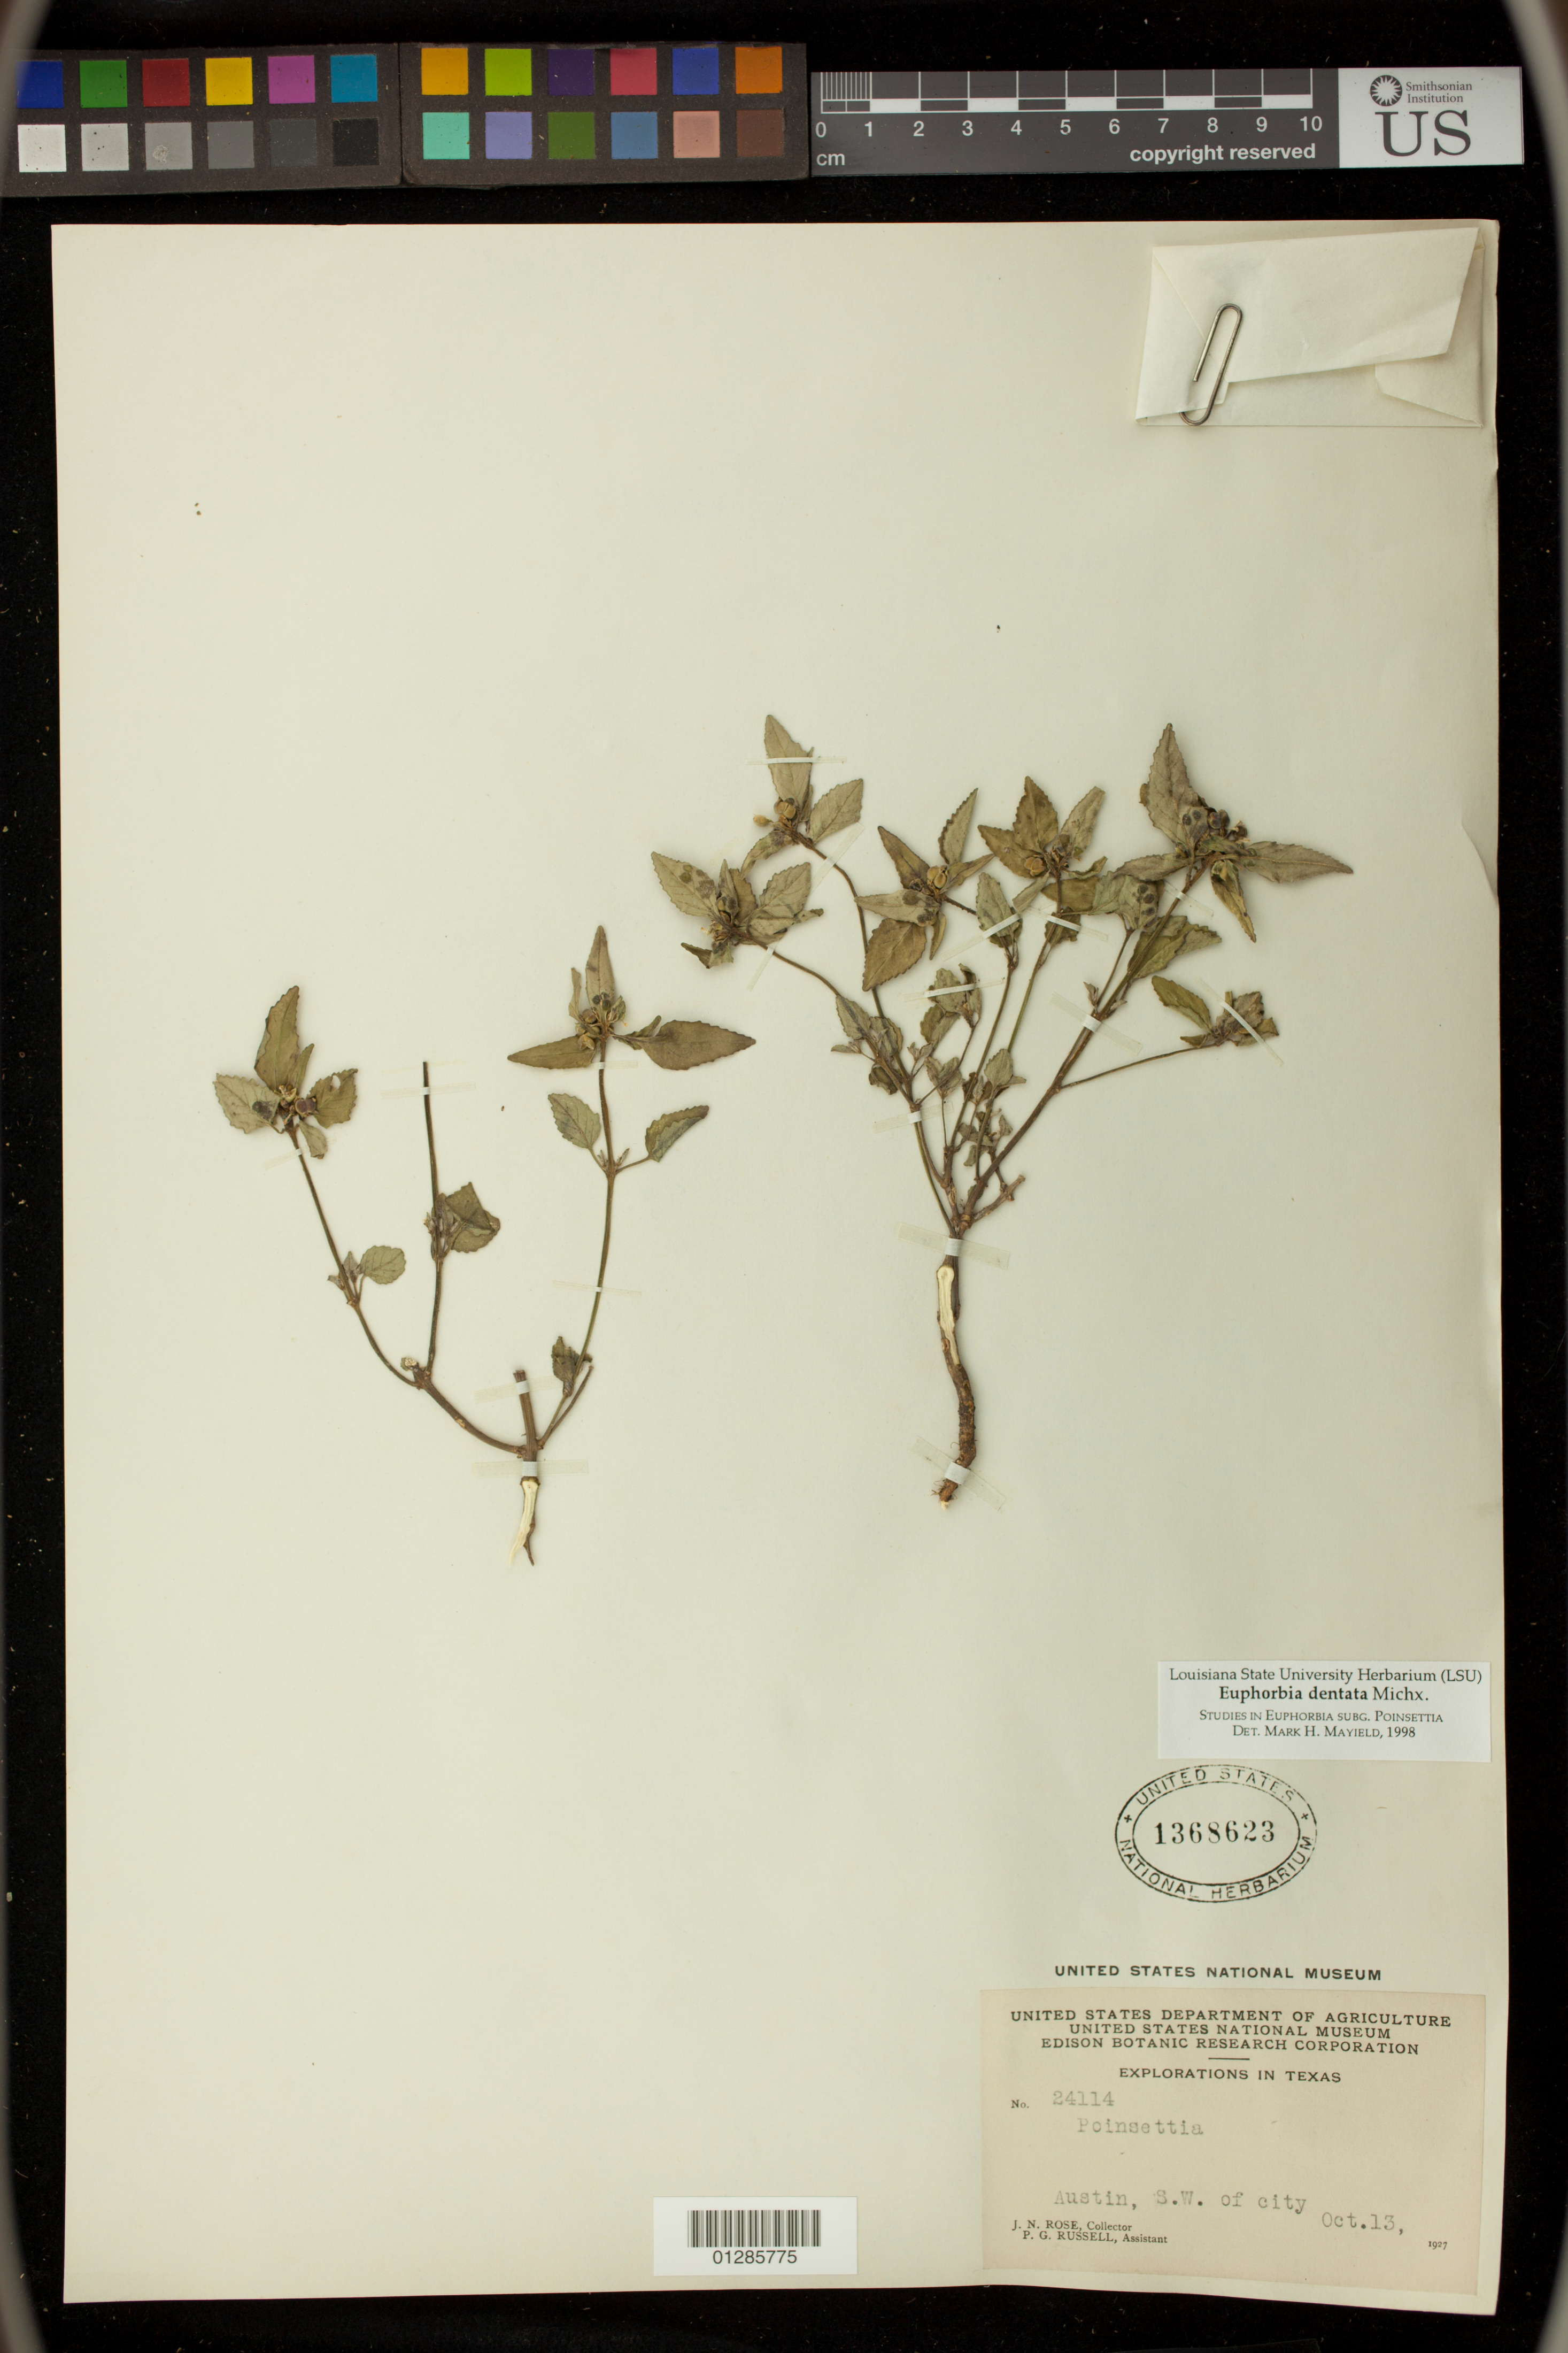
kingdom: Plantae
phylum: Tracheophyta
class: Magnoliopsida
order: Malpighiales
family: Euphorbiaceae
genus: Euphorbia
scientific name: Euphorbia dentata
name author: Michx.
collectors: J. N. Rose & P. G. Russell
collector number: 24114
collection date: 1927-10-13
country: United States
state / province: Texas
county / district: Travis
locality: Austin, S.W. of city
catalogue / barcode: US 1368623